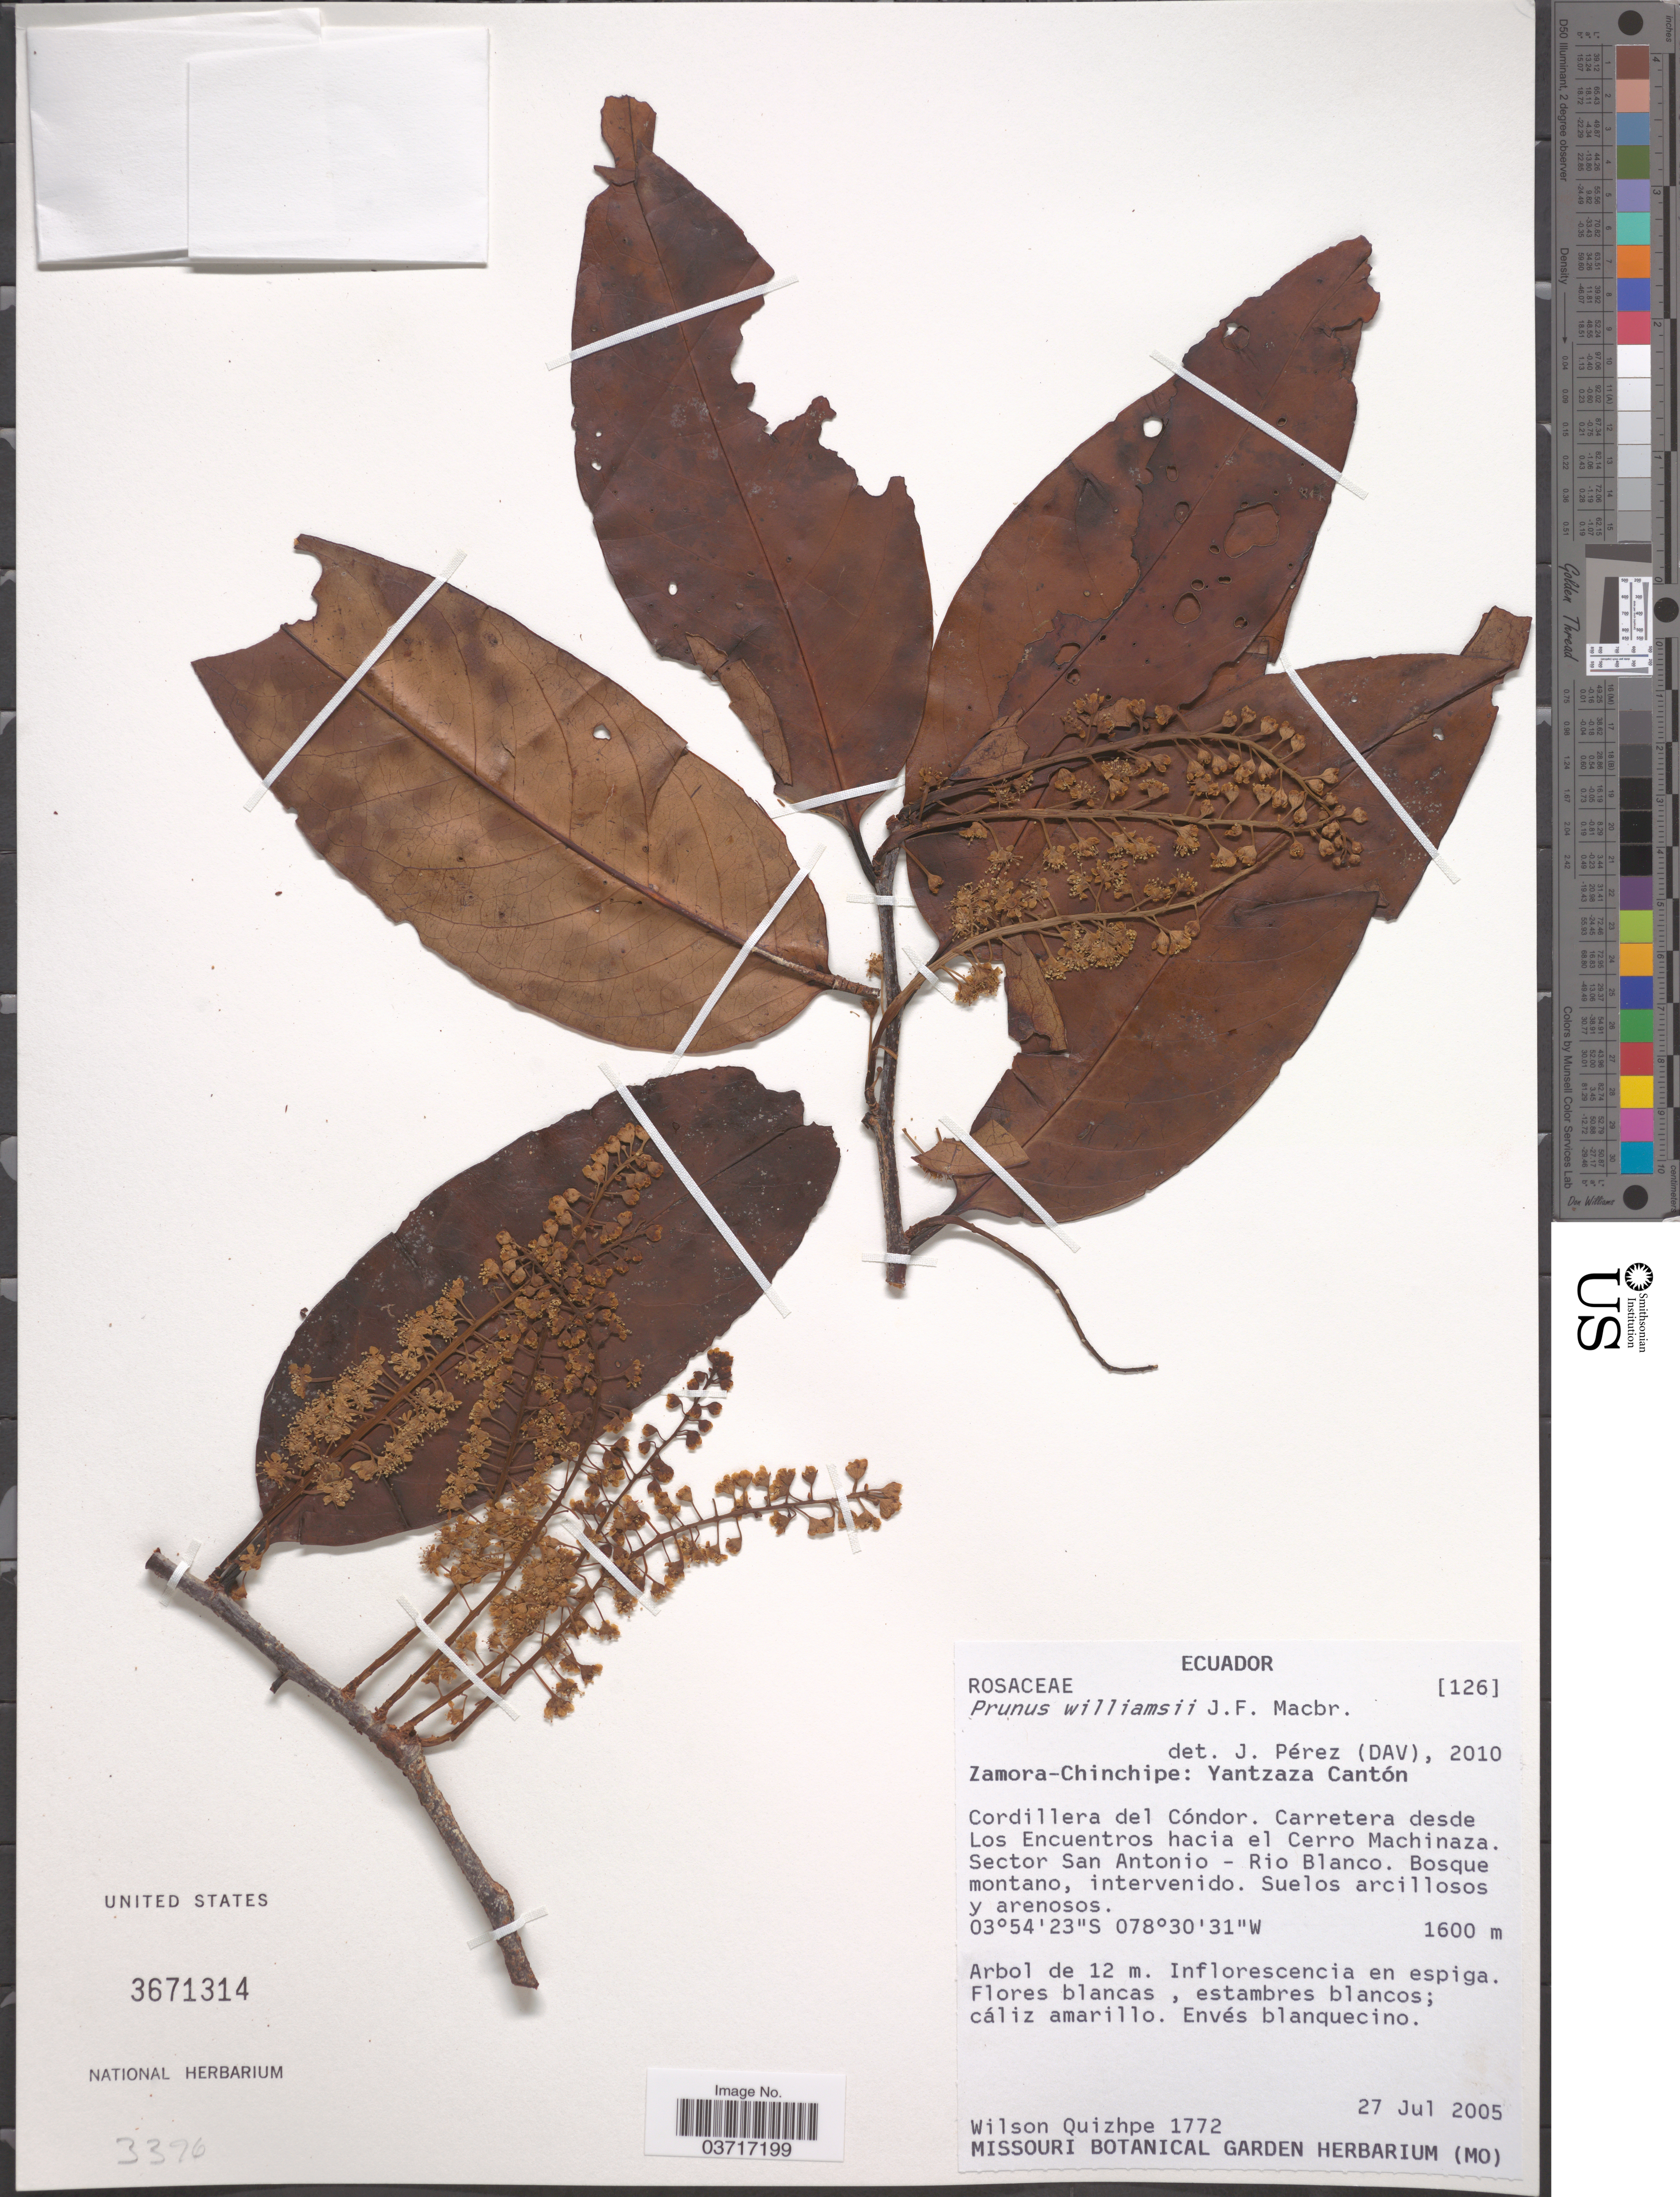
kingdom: Plantae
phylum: Tracheophyta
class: Magnoliopsida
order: Rosales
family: Rosaceae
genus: Prunus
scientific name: Prunus williamsii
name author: J.F. Macbr.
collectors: W. Quizhpe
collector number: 1772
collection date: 2005-07-27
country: Ecuador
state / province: Zamora-Chinchipe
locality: Yantzaza Cantón. Cordillera del Cóndor. Carretera desde Los Encuentros hacia el Cerro Machinaza. Sector San Antonio - Rio Blanco.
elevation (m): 1600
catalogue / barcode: US 3671314